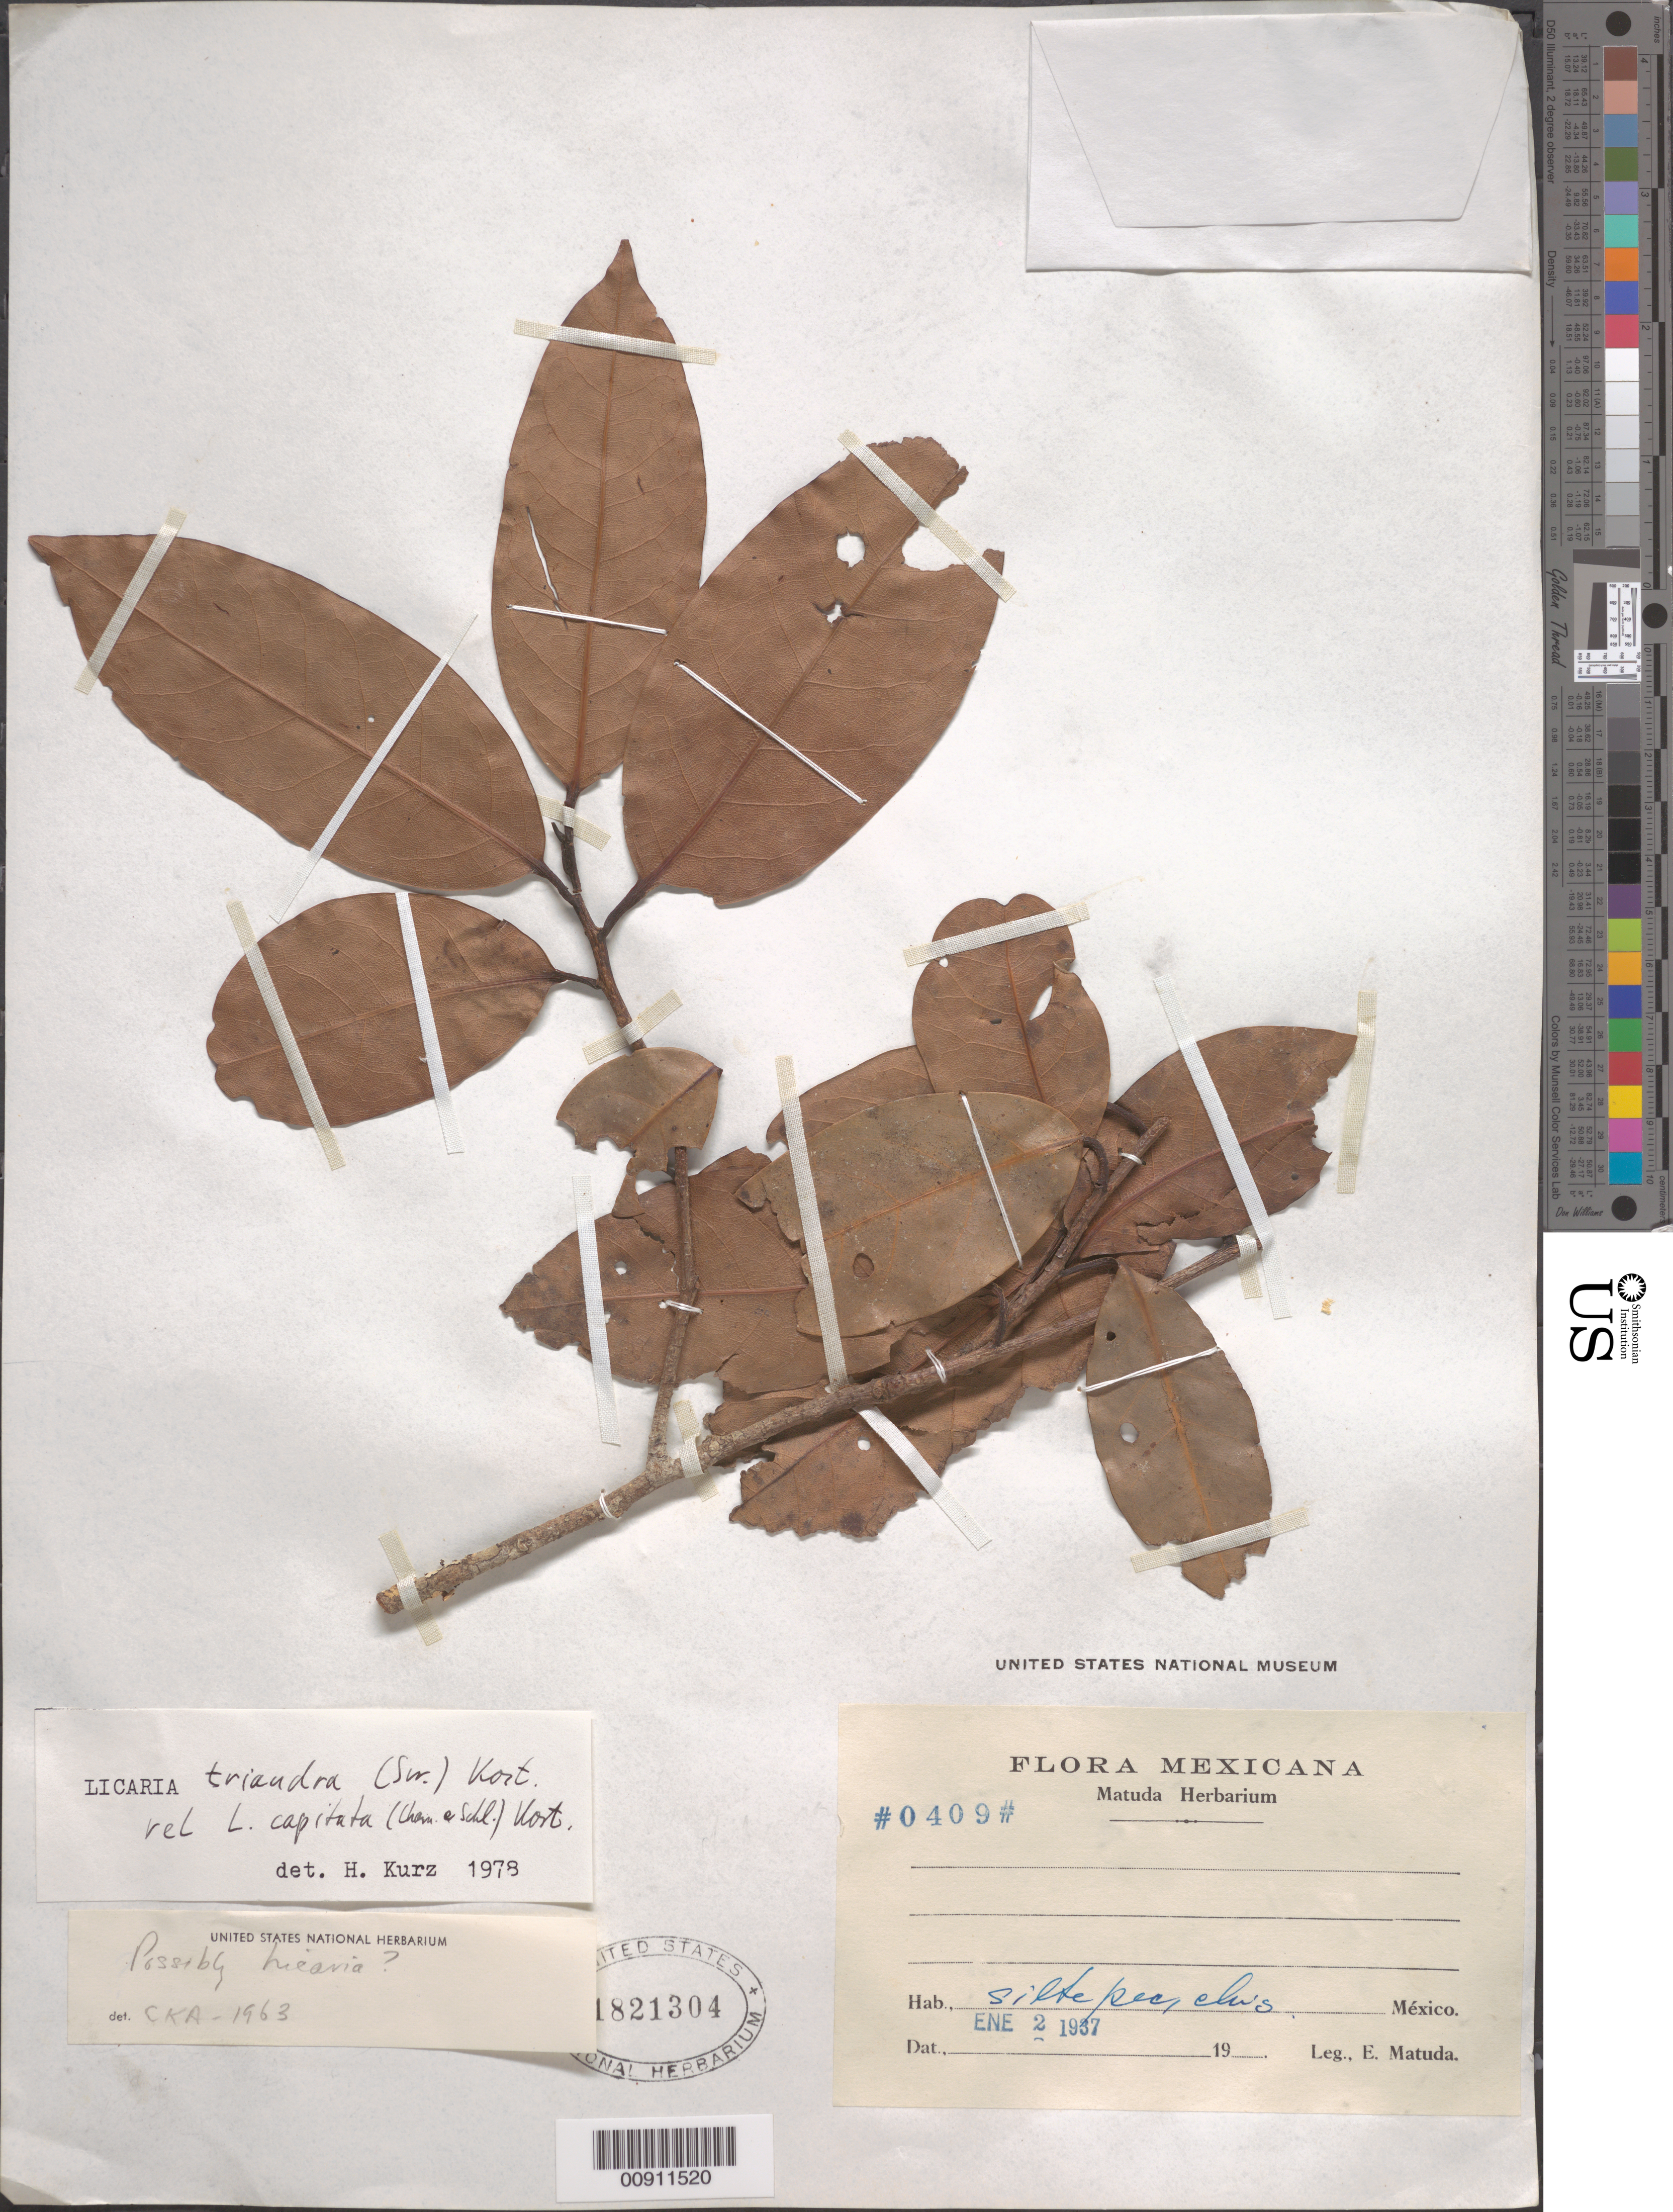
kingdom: Plantae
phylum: Tracheophyta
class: Magnoliopsida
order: Laurales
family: Lauraceae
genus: Licaria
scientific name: Licaria triandra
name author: (Sw.) Kosterm.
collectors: E. Matuda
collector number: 0409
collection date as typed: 02 Jan 1937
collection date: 1937-01-02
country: Mexico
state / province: Chiapas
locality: Siltepec, Chiapas.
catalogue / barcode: US 1821304